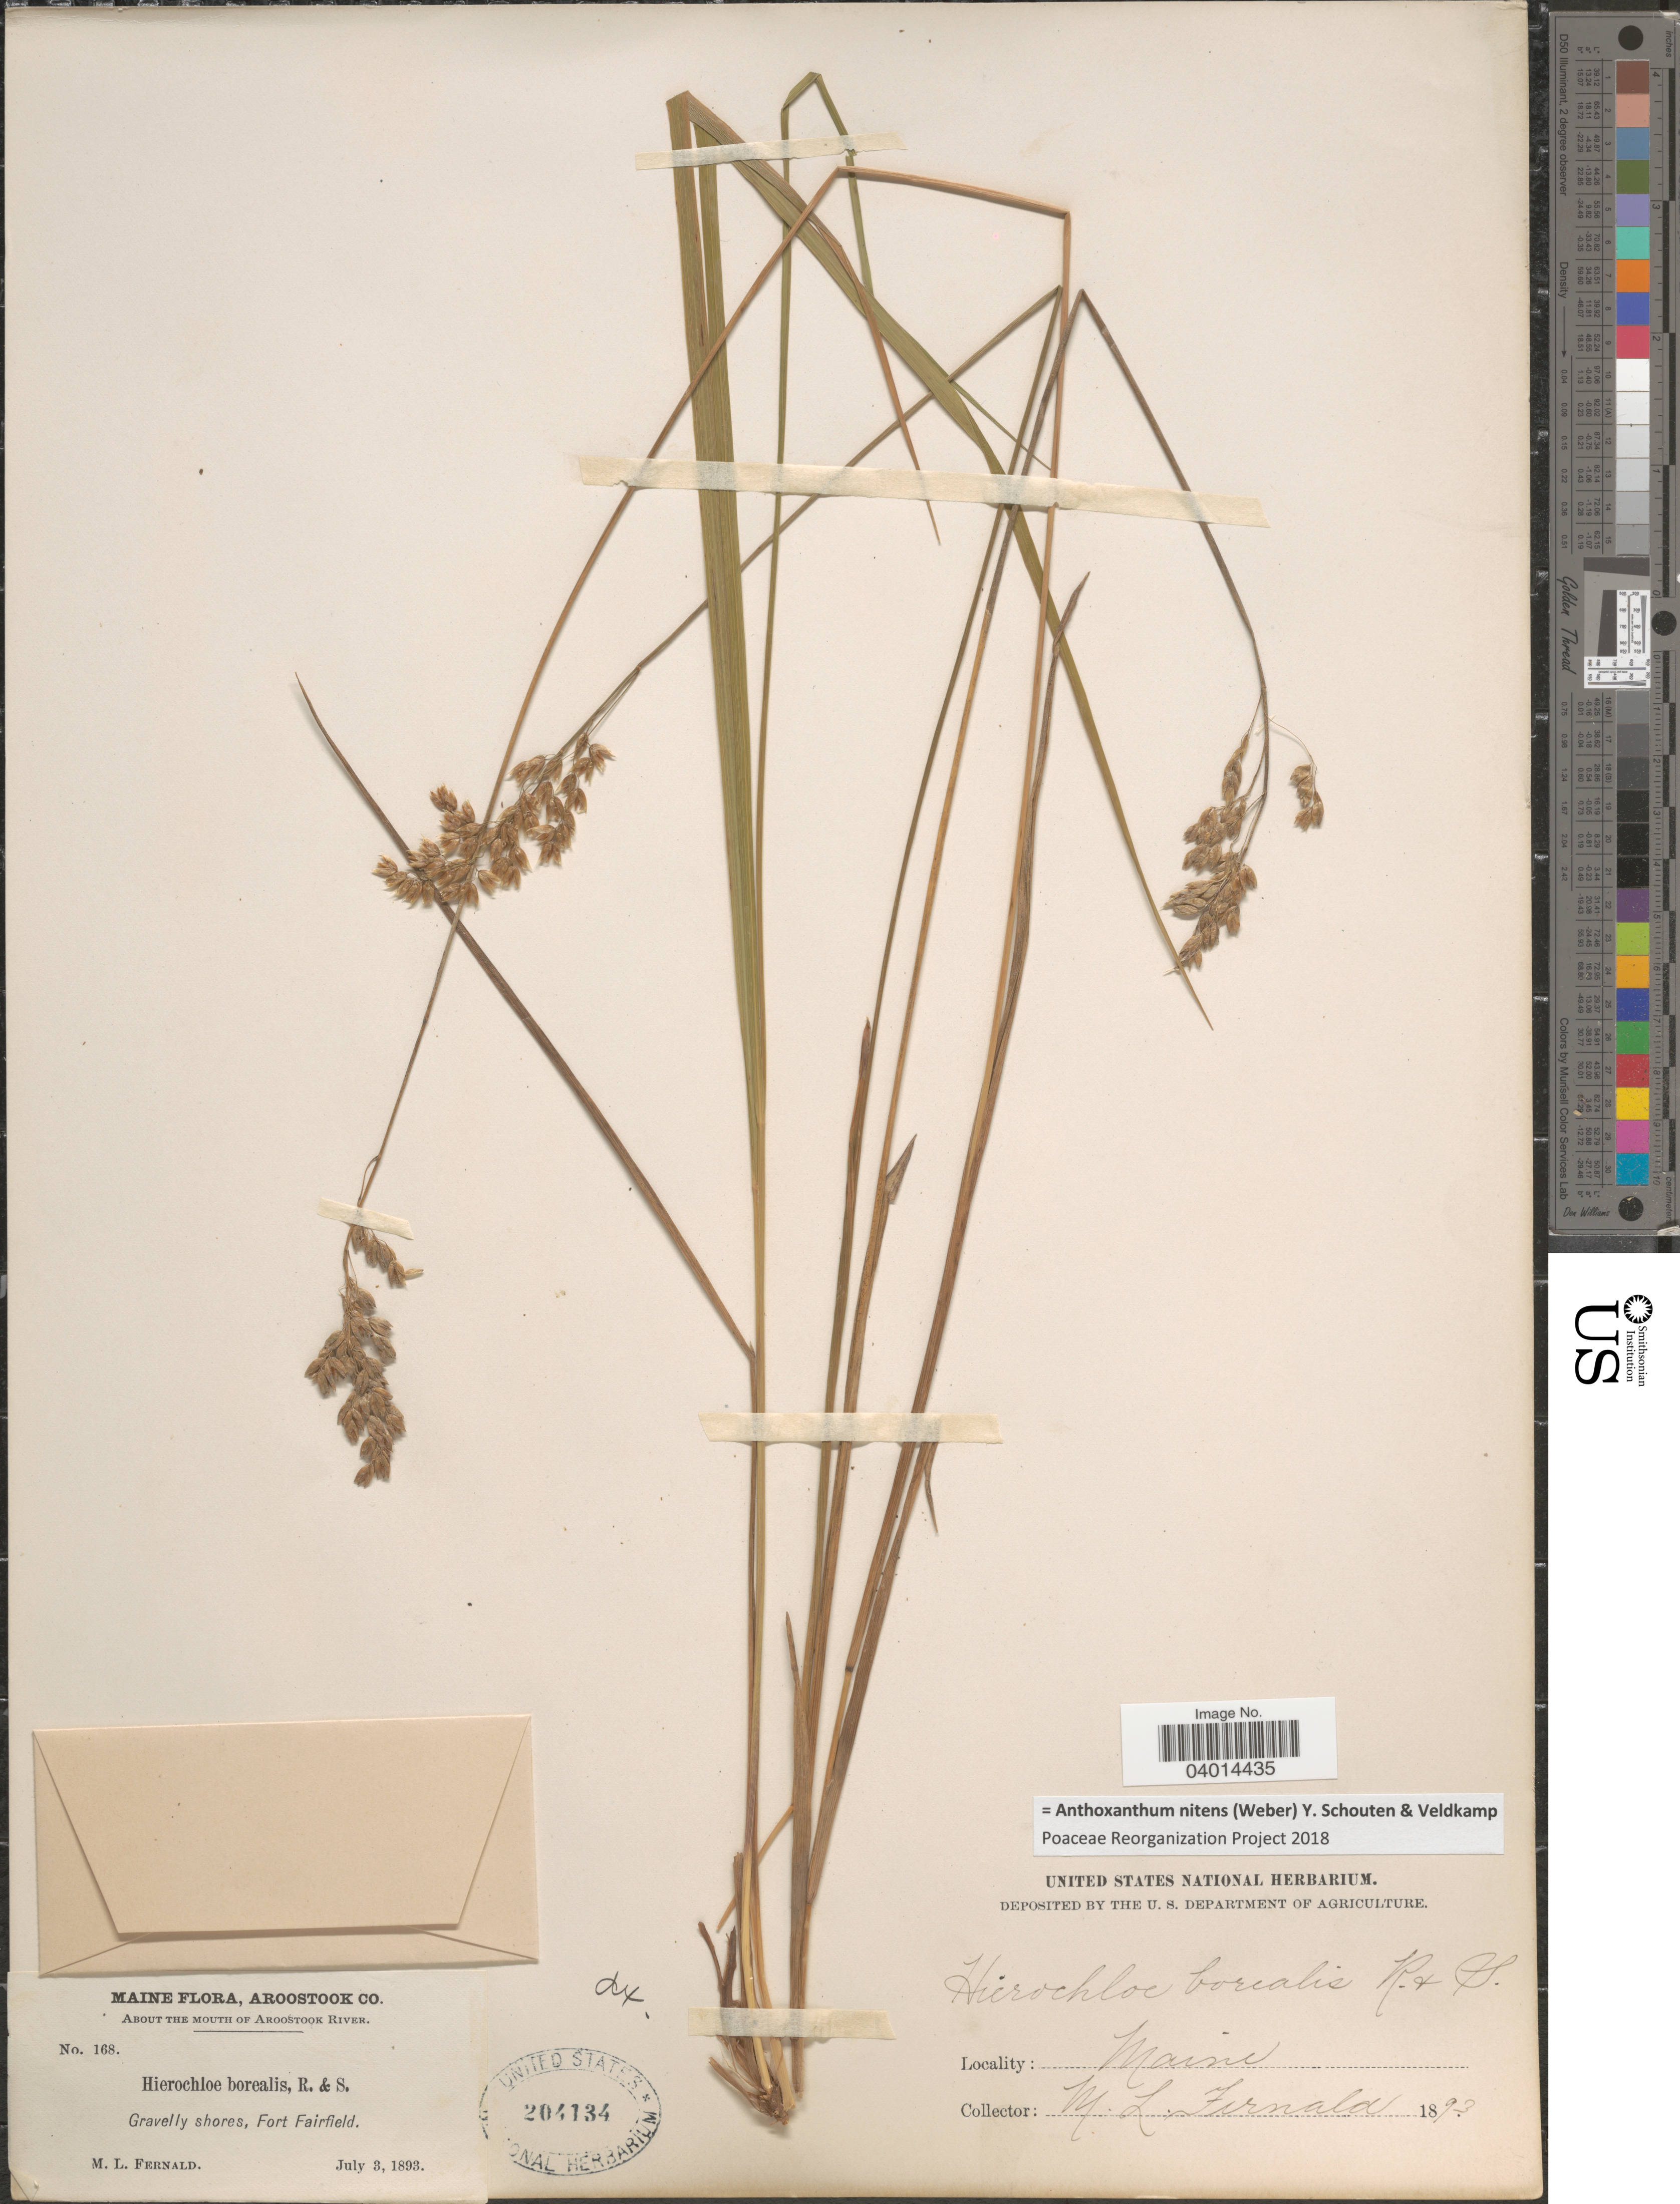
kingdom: Plantae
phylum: Tracheophyta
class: Liliopsida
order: Poales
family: Poaceae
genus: Anthoxanthum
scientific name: Anthoxanthum nitens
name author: (G.H. Weber) R.T.A. Schouten & Veldkamp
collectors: M. L. Fernald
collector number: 168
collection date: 1893-07-03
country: United States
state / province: Maine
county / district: Aroostook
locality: About the mouth of Aroostook River. Fort Fairfield.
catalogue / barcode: US 204134